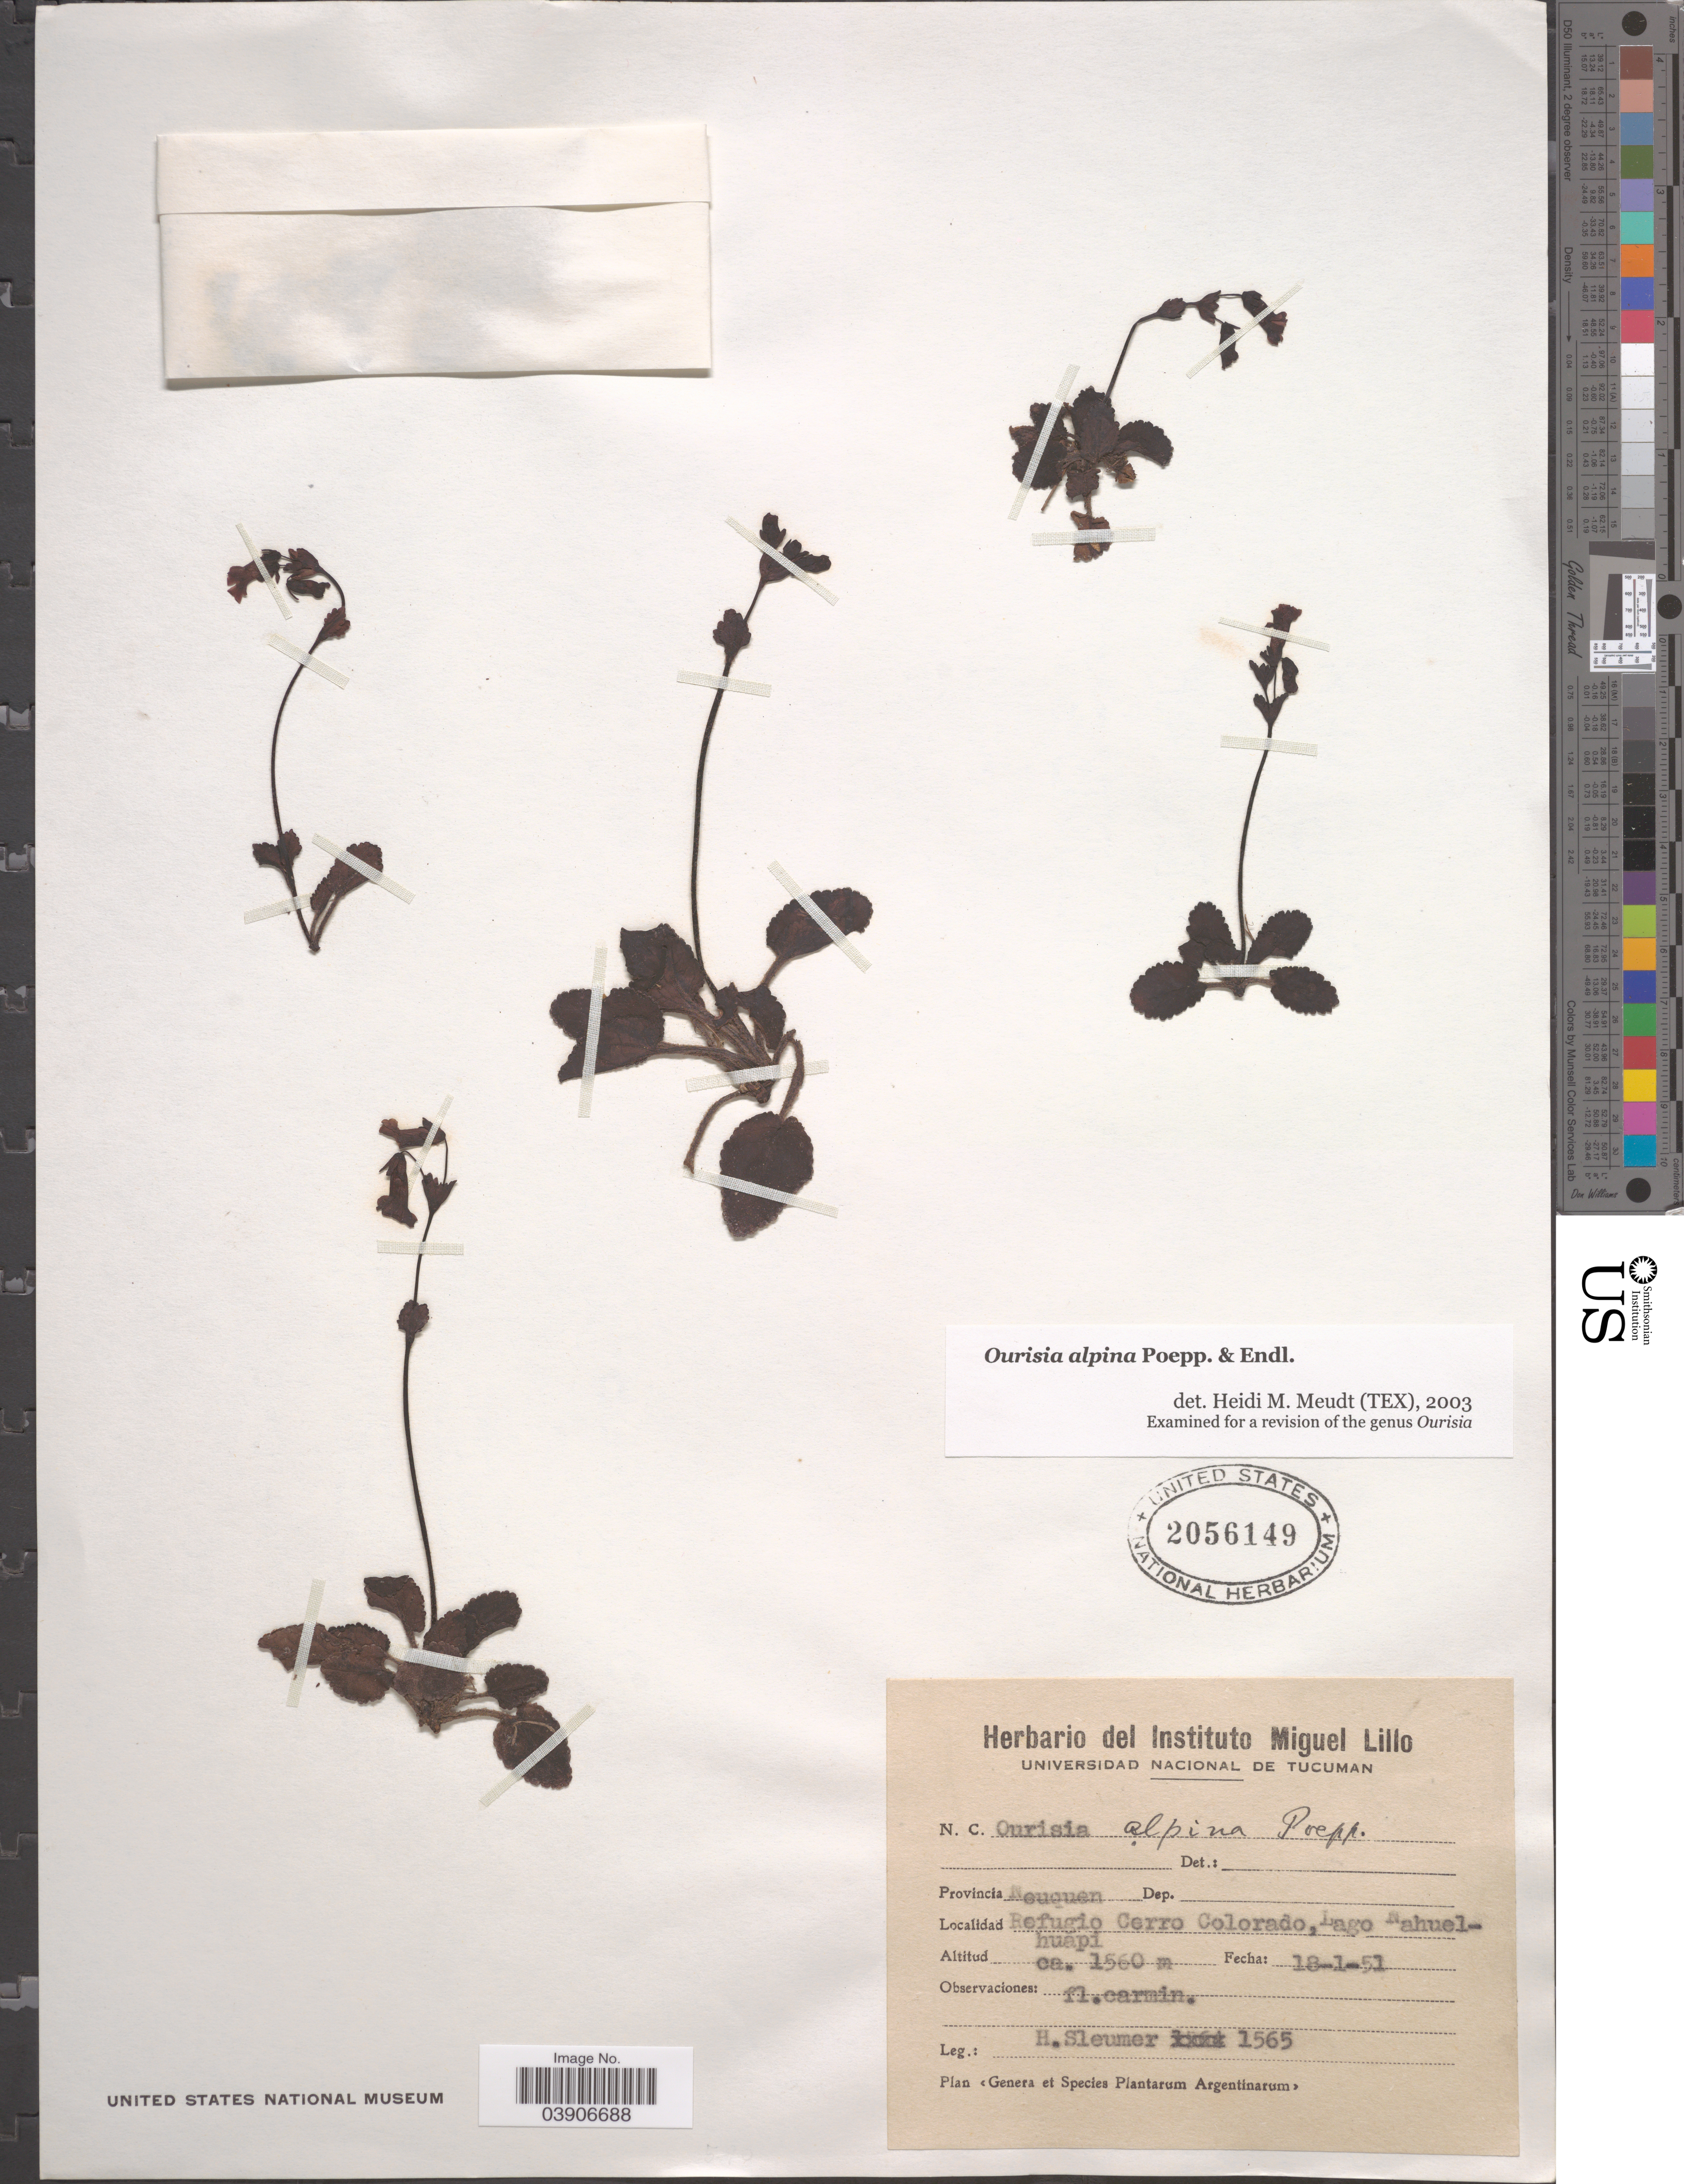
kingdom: Plantae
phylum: Tracheophyta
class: Magnoliopsida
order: Lamiales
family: Plantaginaceae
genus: Ourisia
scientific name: Ourisia alpina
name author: Poepp. & Endl.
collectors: H. O. Sleumer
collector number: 1565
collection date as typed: Transcribed d/m/y: 18/1/51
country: Argentina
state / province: Neuquen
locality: Refugio Cerro Colorado, Lago Nahuel huapi.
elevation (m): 1560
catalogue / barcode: US 2056149